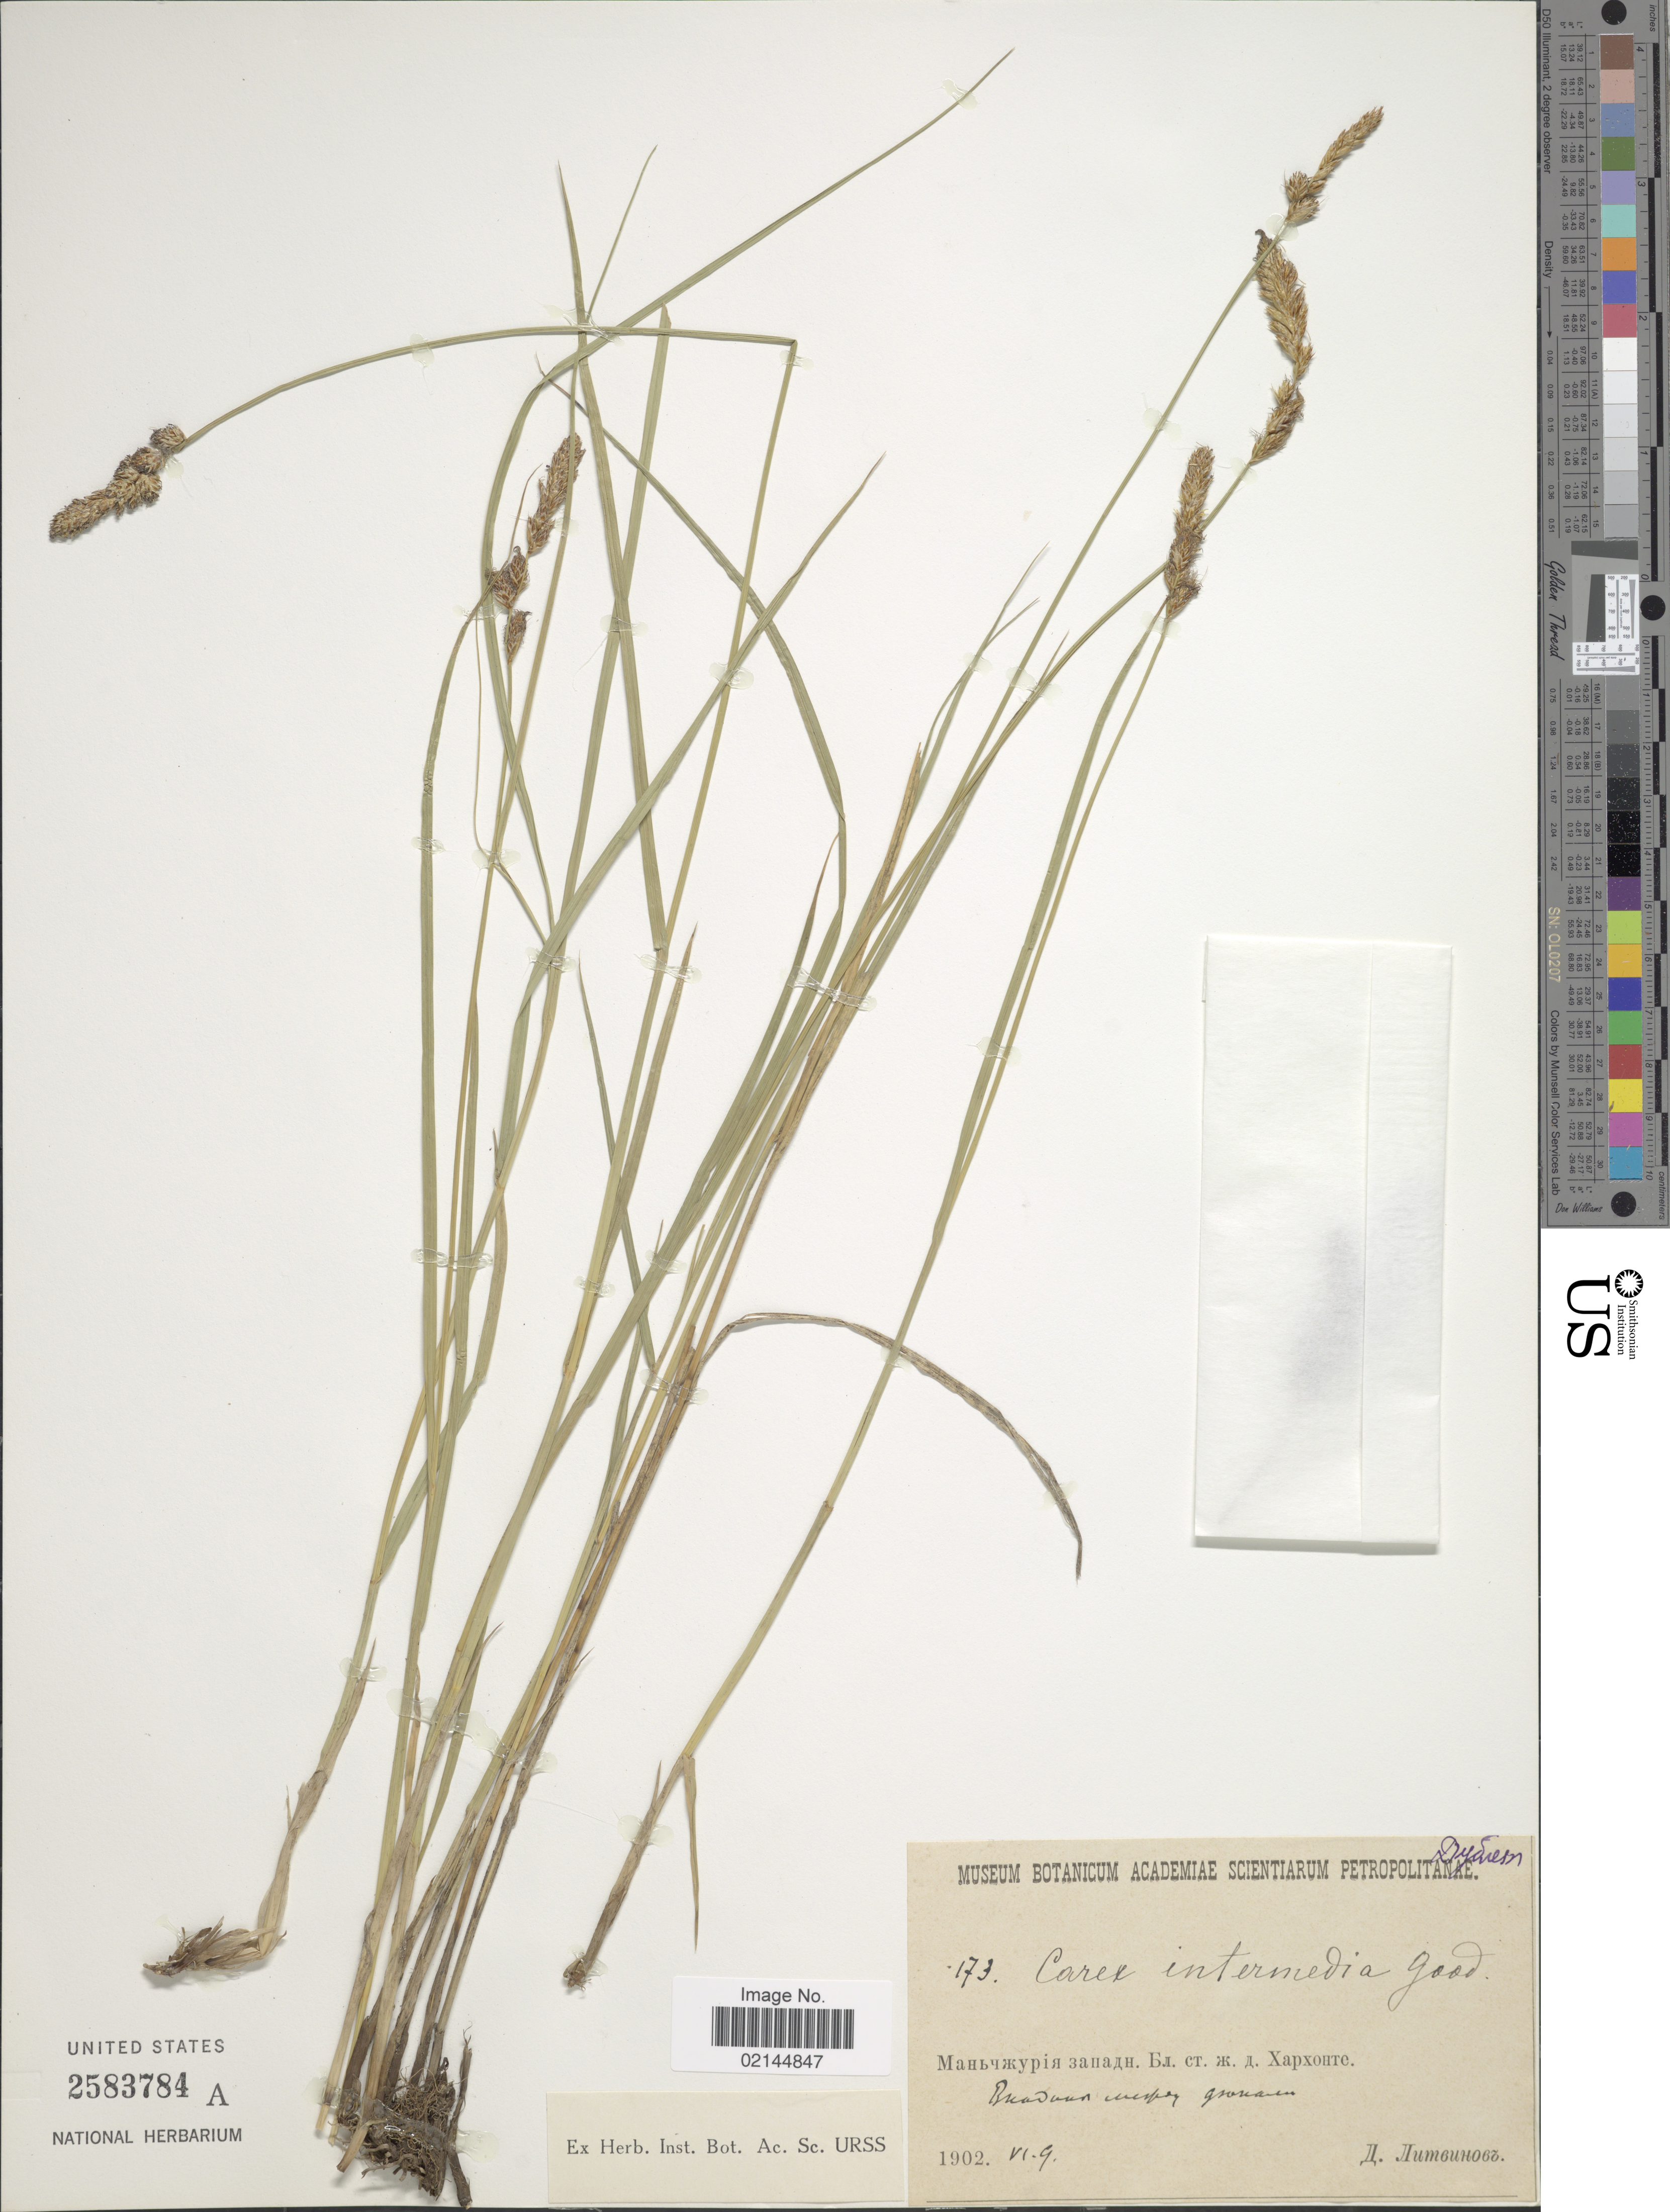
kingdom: Plantae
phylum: Tracheophyta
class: Liliopsida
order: Poales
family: Cyperaceae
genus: Carex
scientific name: Carex disticha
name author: Huds.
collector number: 173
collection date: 1902-06-09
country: U.S.S.R.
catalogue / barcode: US 2583784A